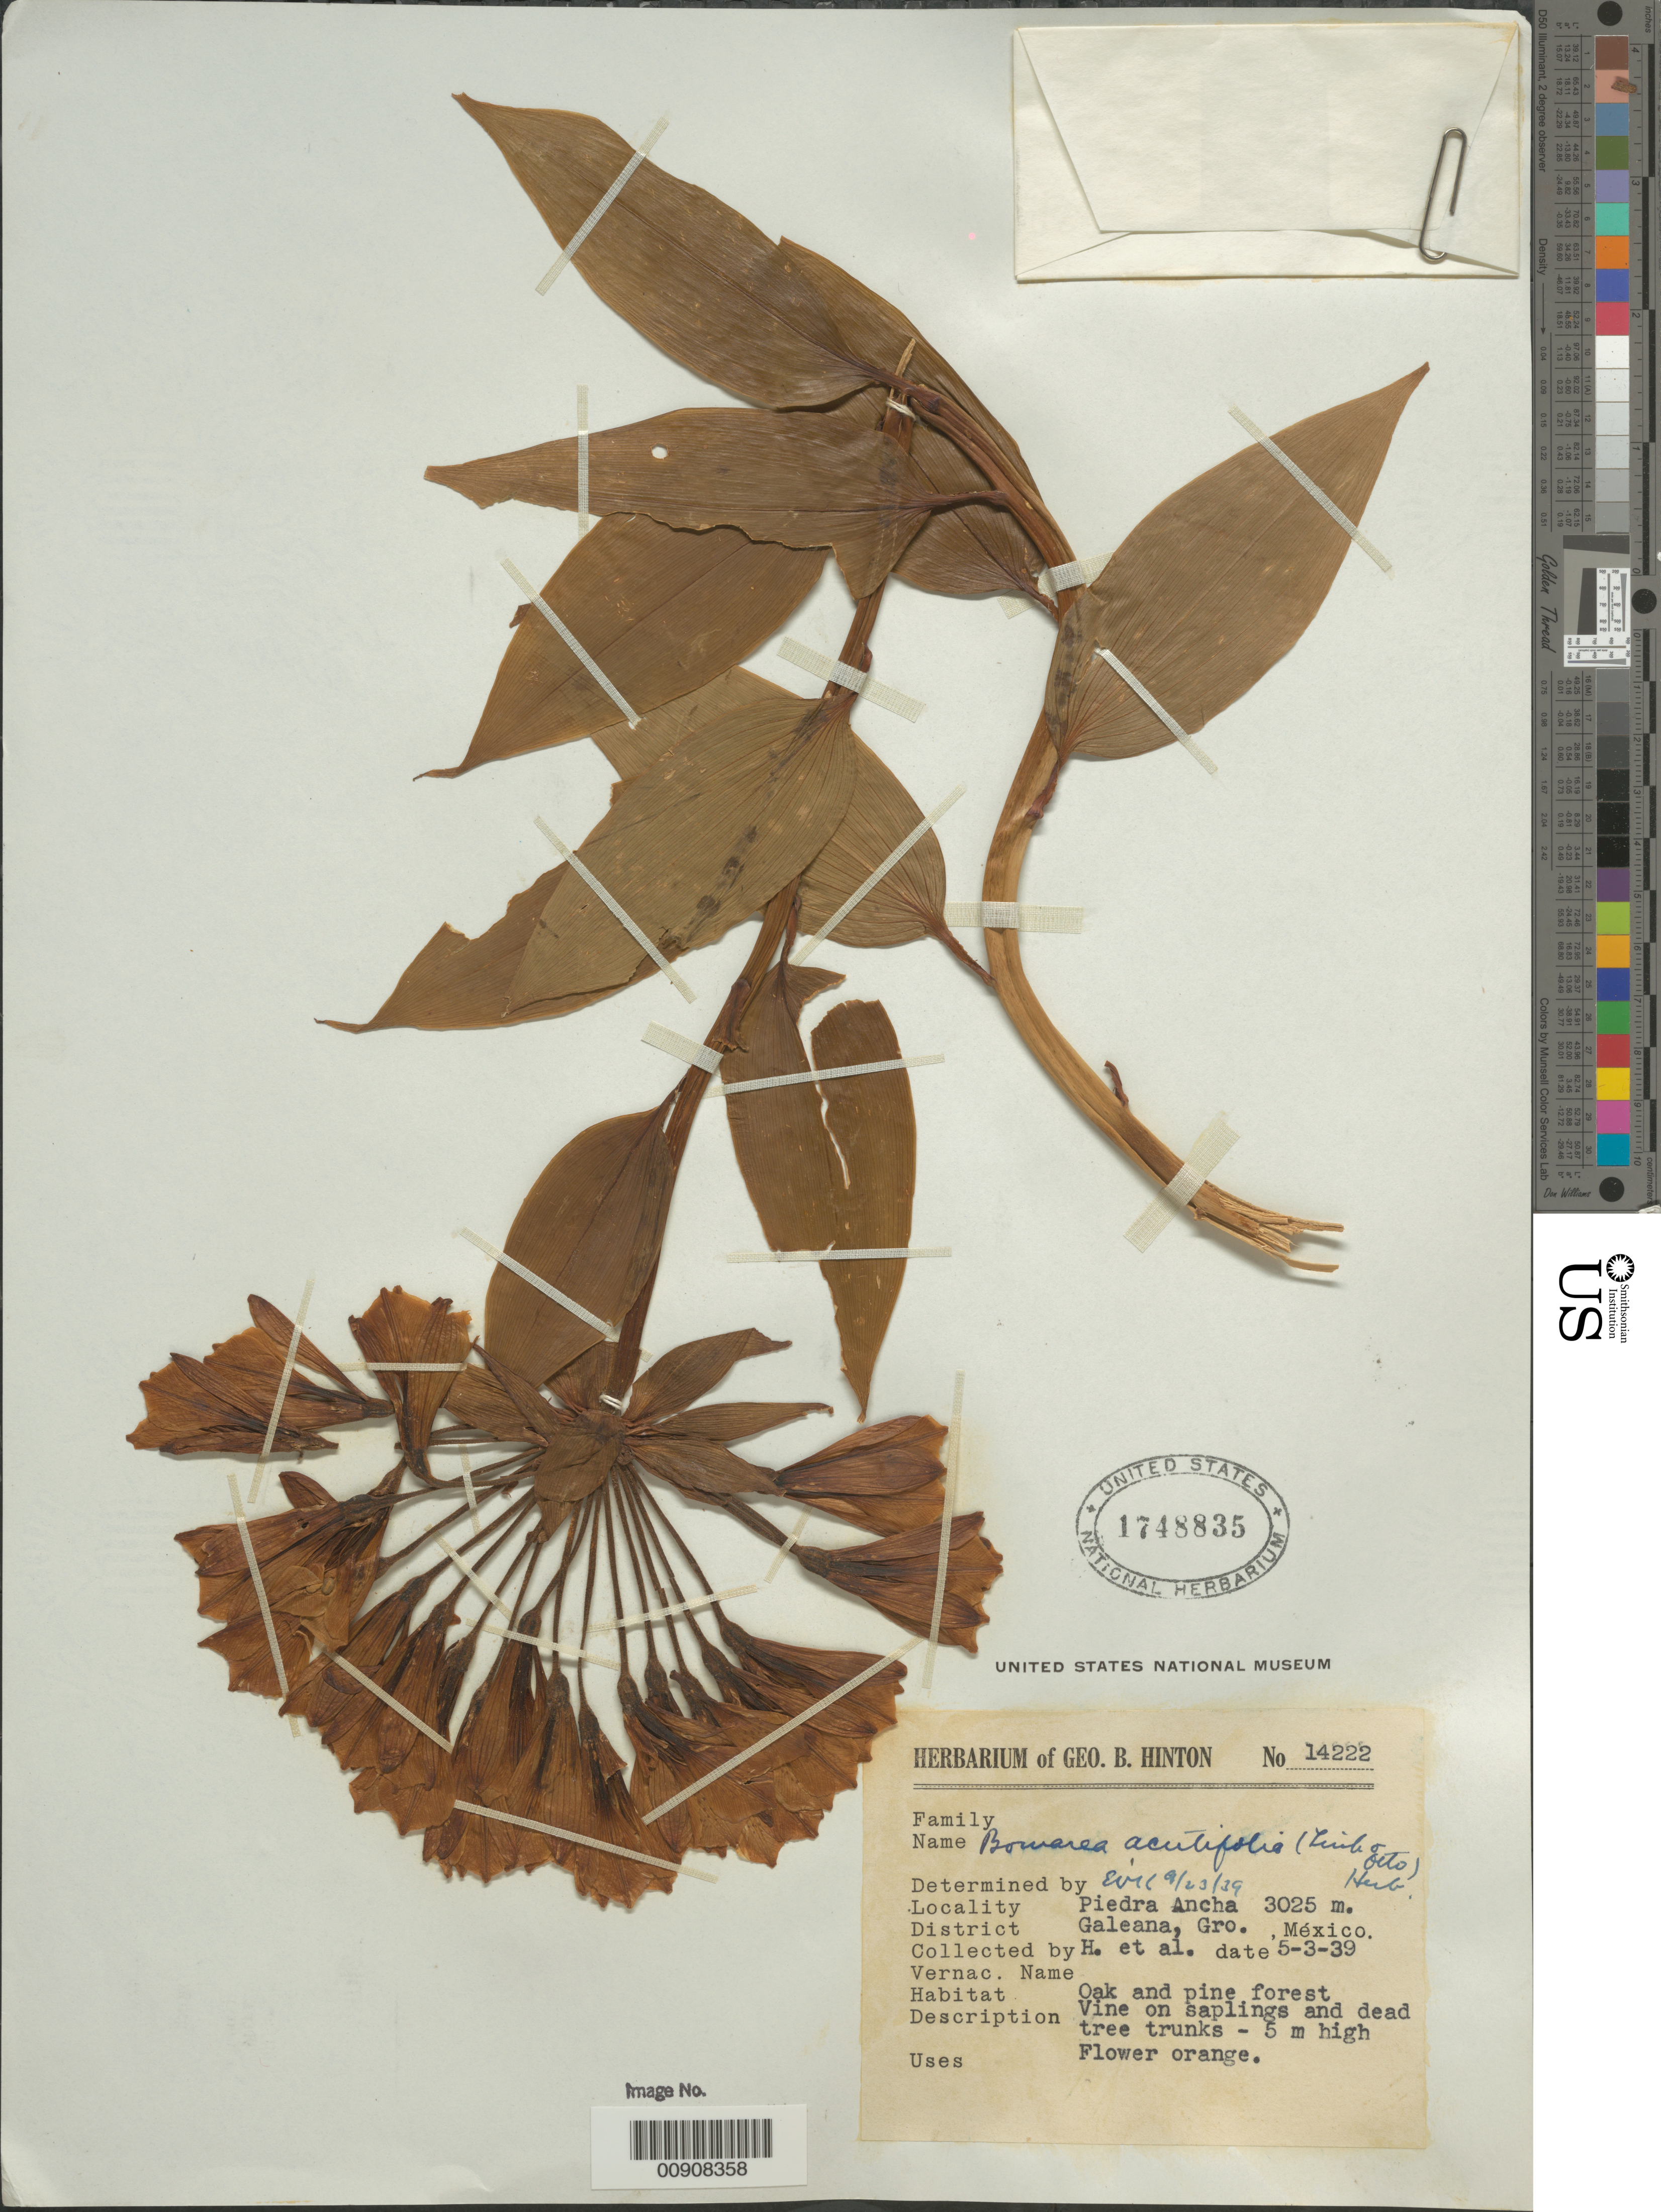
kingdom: Plantae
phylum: Tracheophyta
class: Liliopsida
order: Liliales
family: Alstroemeriaceae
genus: Bomarea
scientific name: Bomarea acutifolia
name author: (Link & Otto) Herb.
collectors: G. B. Hinton & et al.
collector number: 14222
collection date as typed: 03 May 1939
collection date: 1939-05-03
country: Mexico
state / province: Guerrero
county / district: Galeana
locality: Piedra Ancha, District Galeana, Guerrero.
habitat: Vine on saplings and dead trunks. Oak and pine forest.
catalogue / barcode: US 1748835